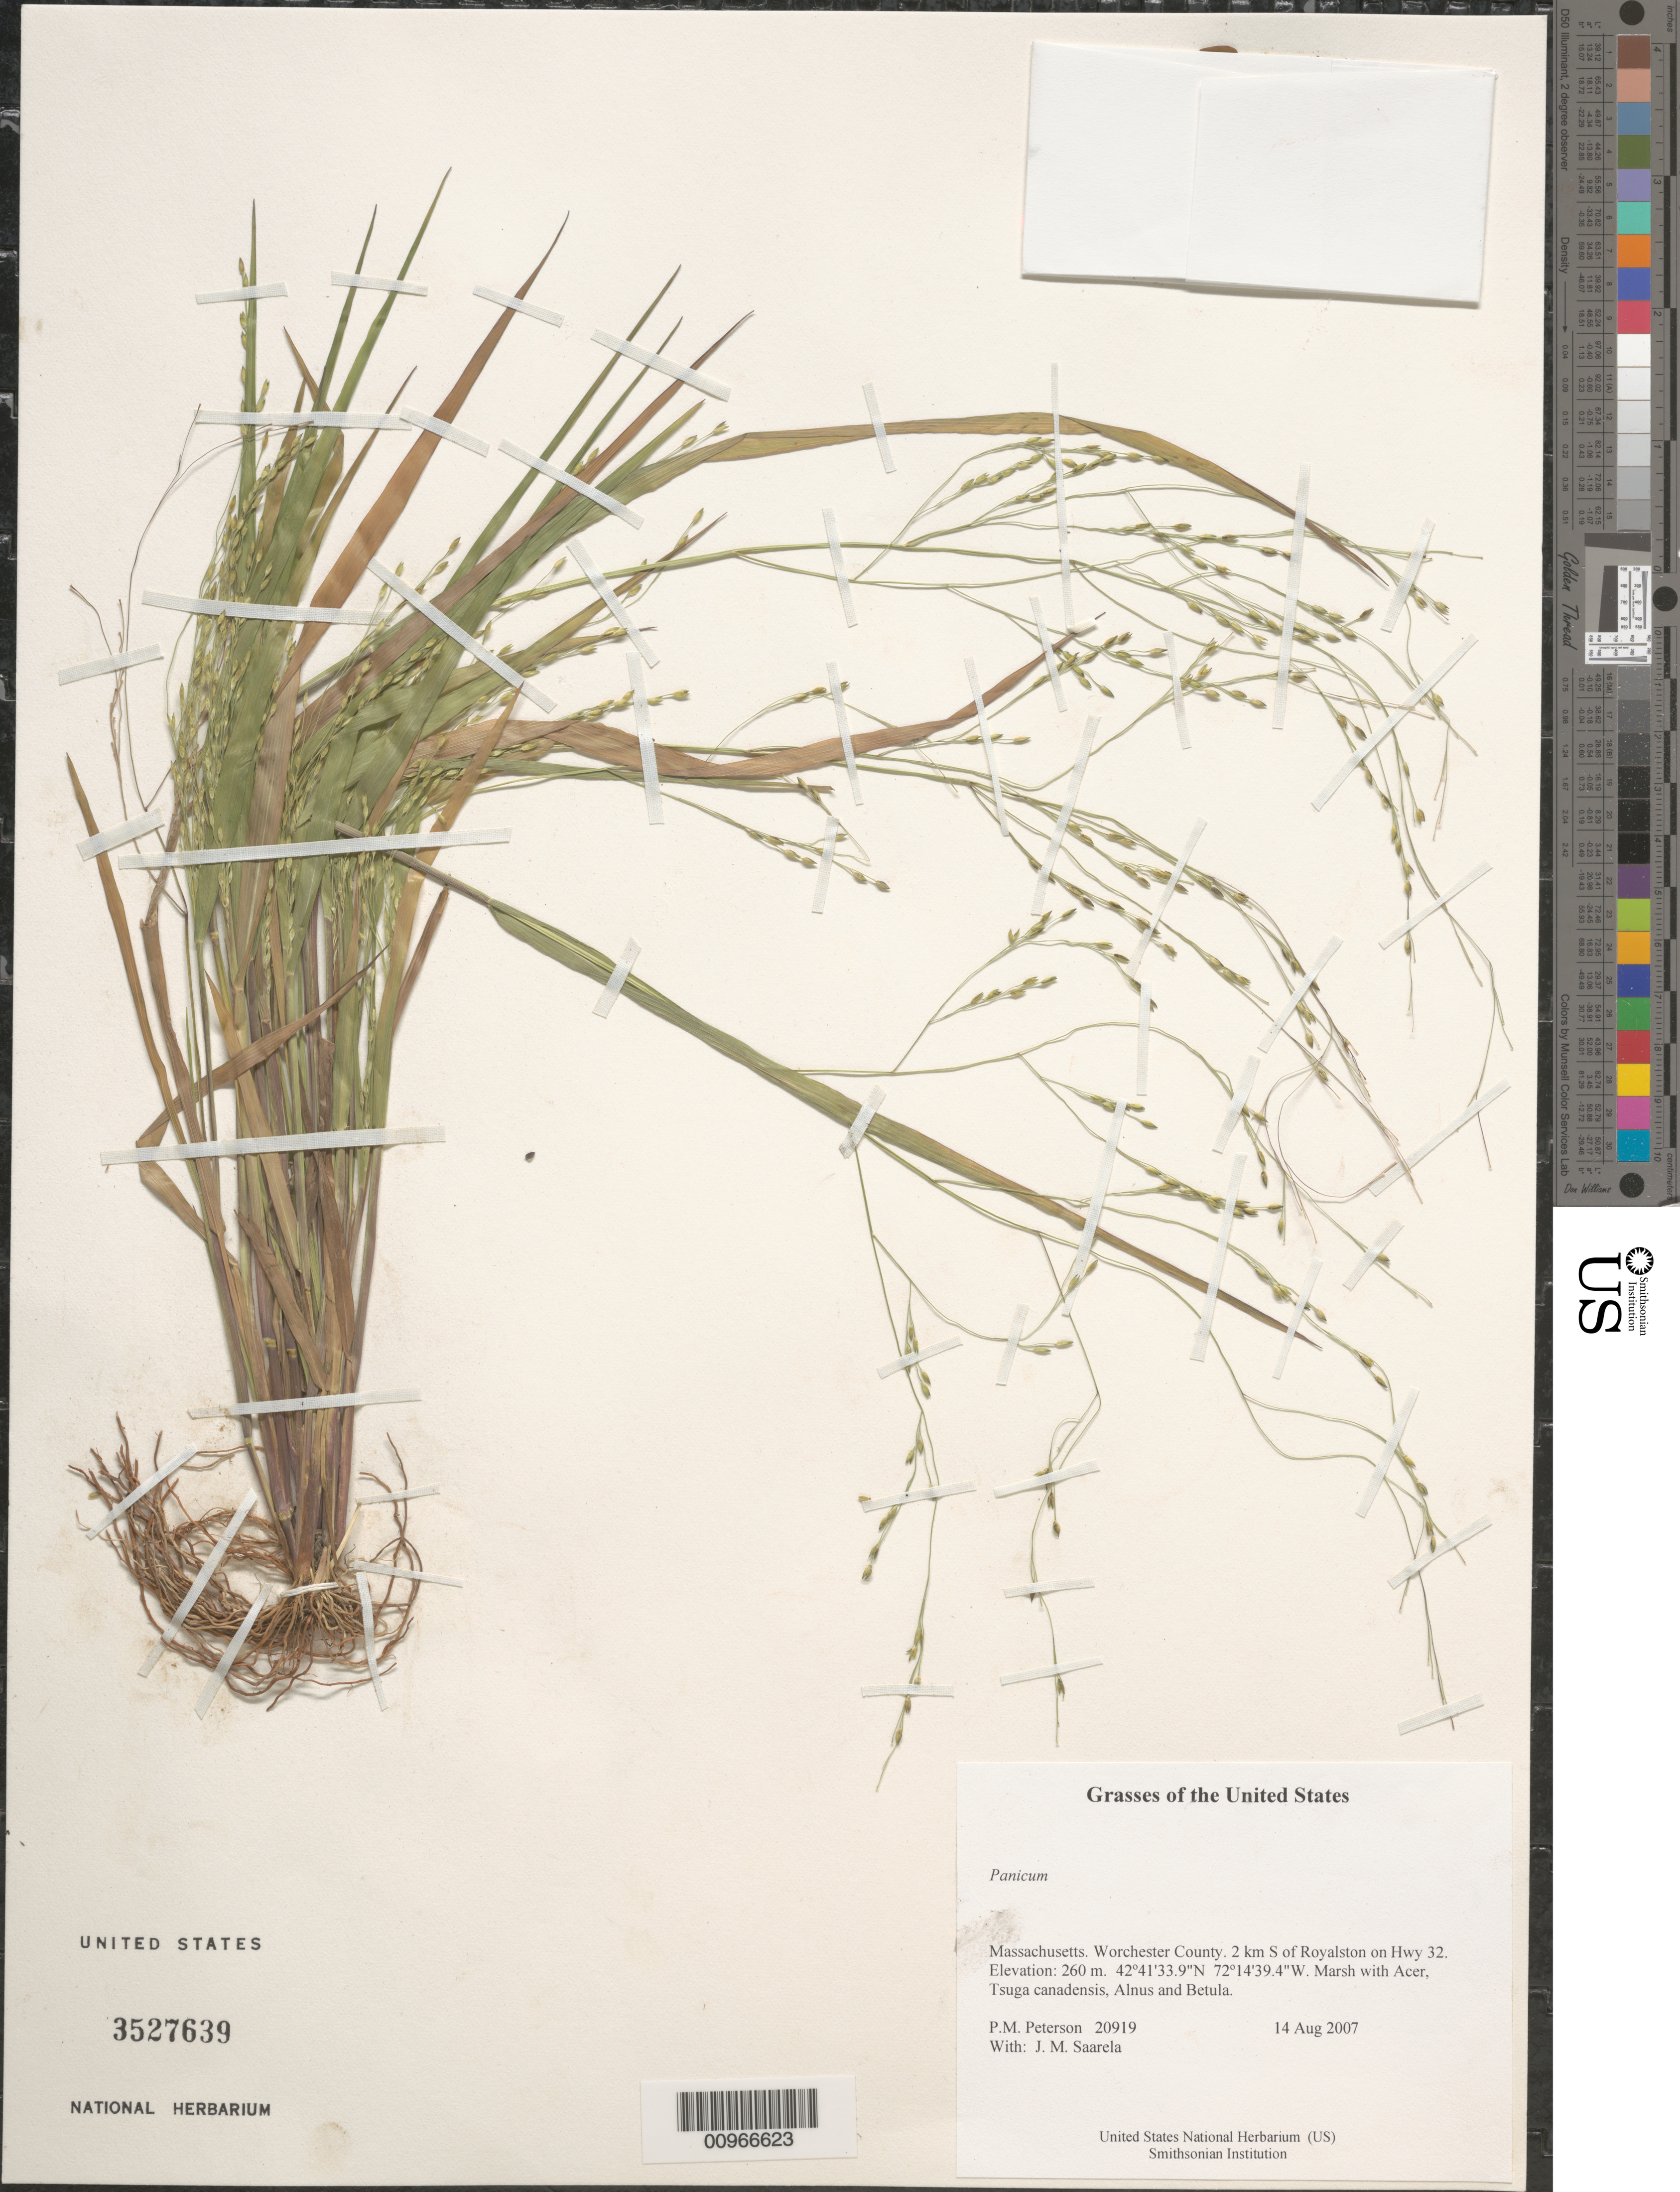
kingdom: Plantae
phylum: Tracheophyta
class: Liliopsida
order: Poales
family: Poaceae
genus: Panicum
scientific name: Panicum sp.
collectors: P. M. Peterson & J. Saarela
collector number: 20919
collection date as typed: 14 Aug 2007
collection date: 2007-08-14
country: United States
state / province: Massachusetts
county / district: Worchester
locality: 2 km S of Royalston on Hwy 32.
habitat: Marsh with Acer, Tsuga canadensis, Alnus and Betula.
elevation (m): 260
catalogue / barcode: US 3527639